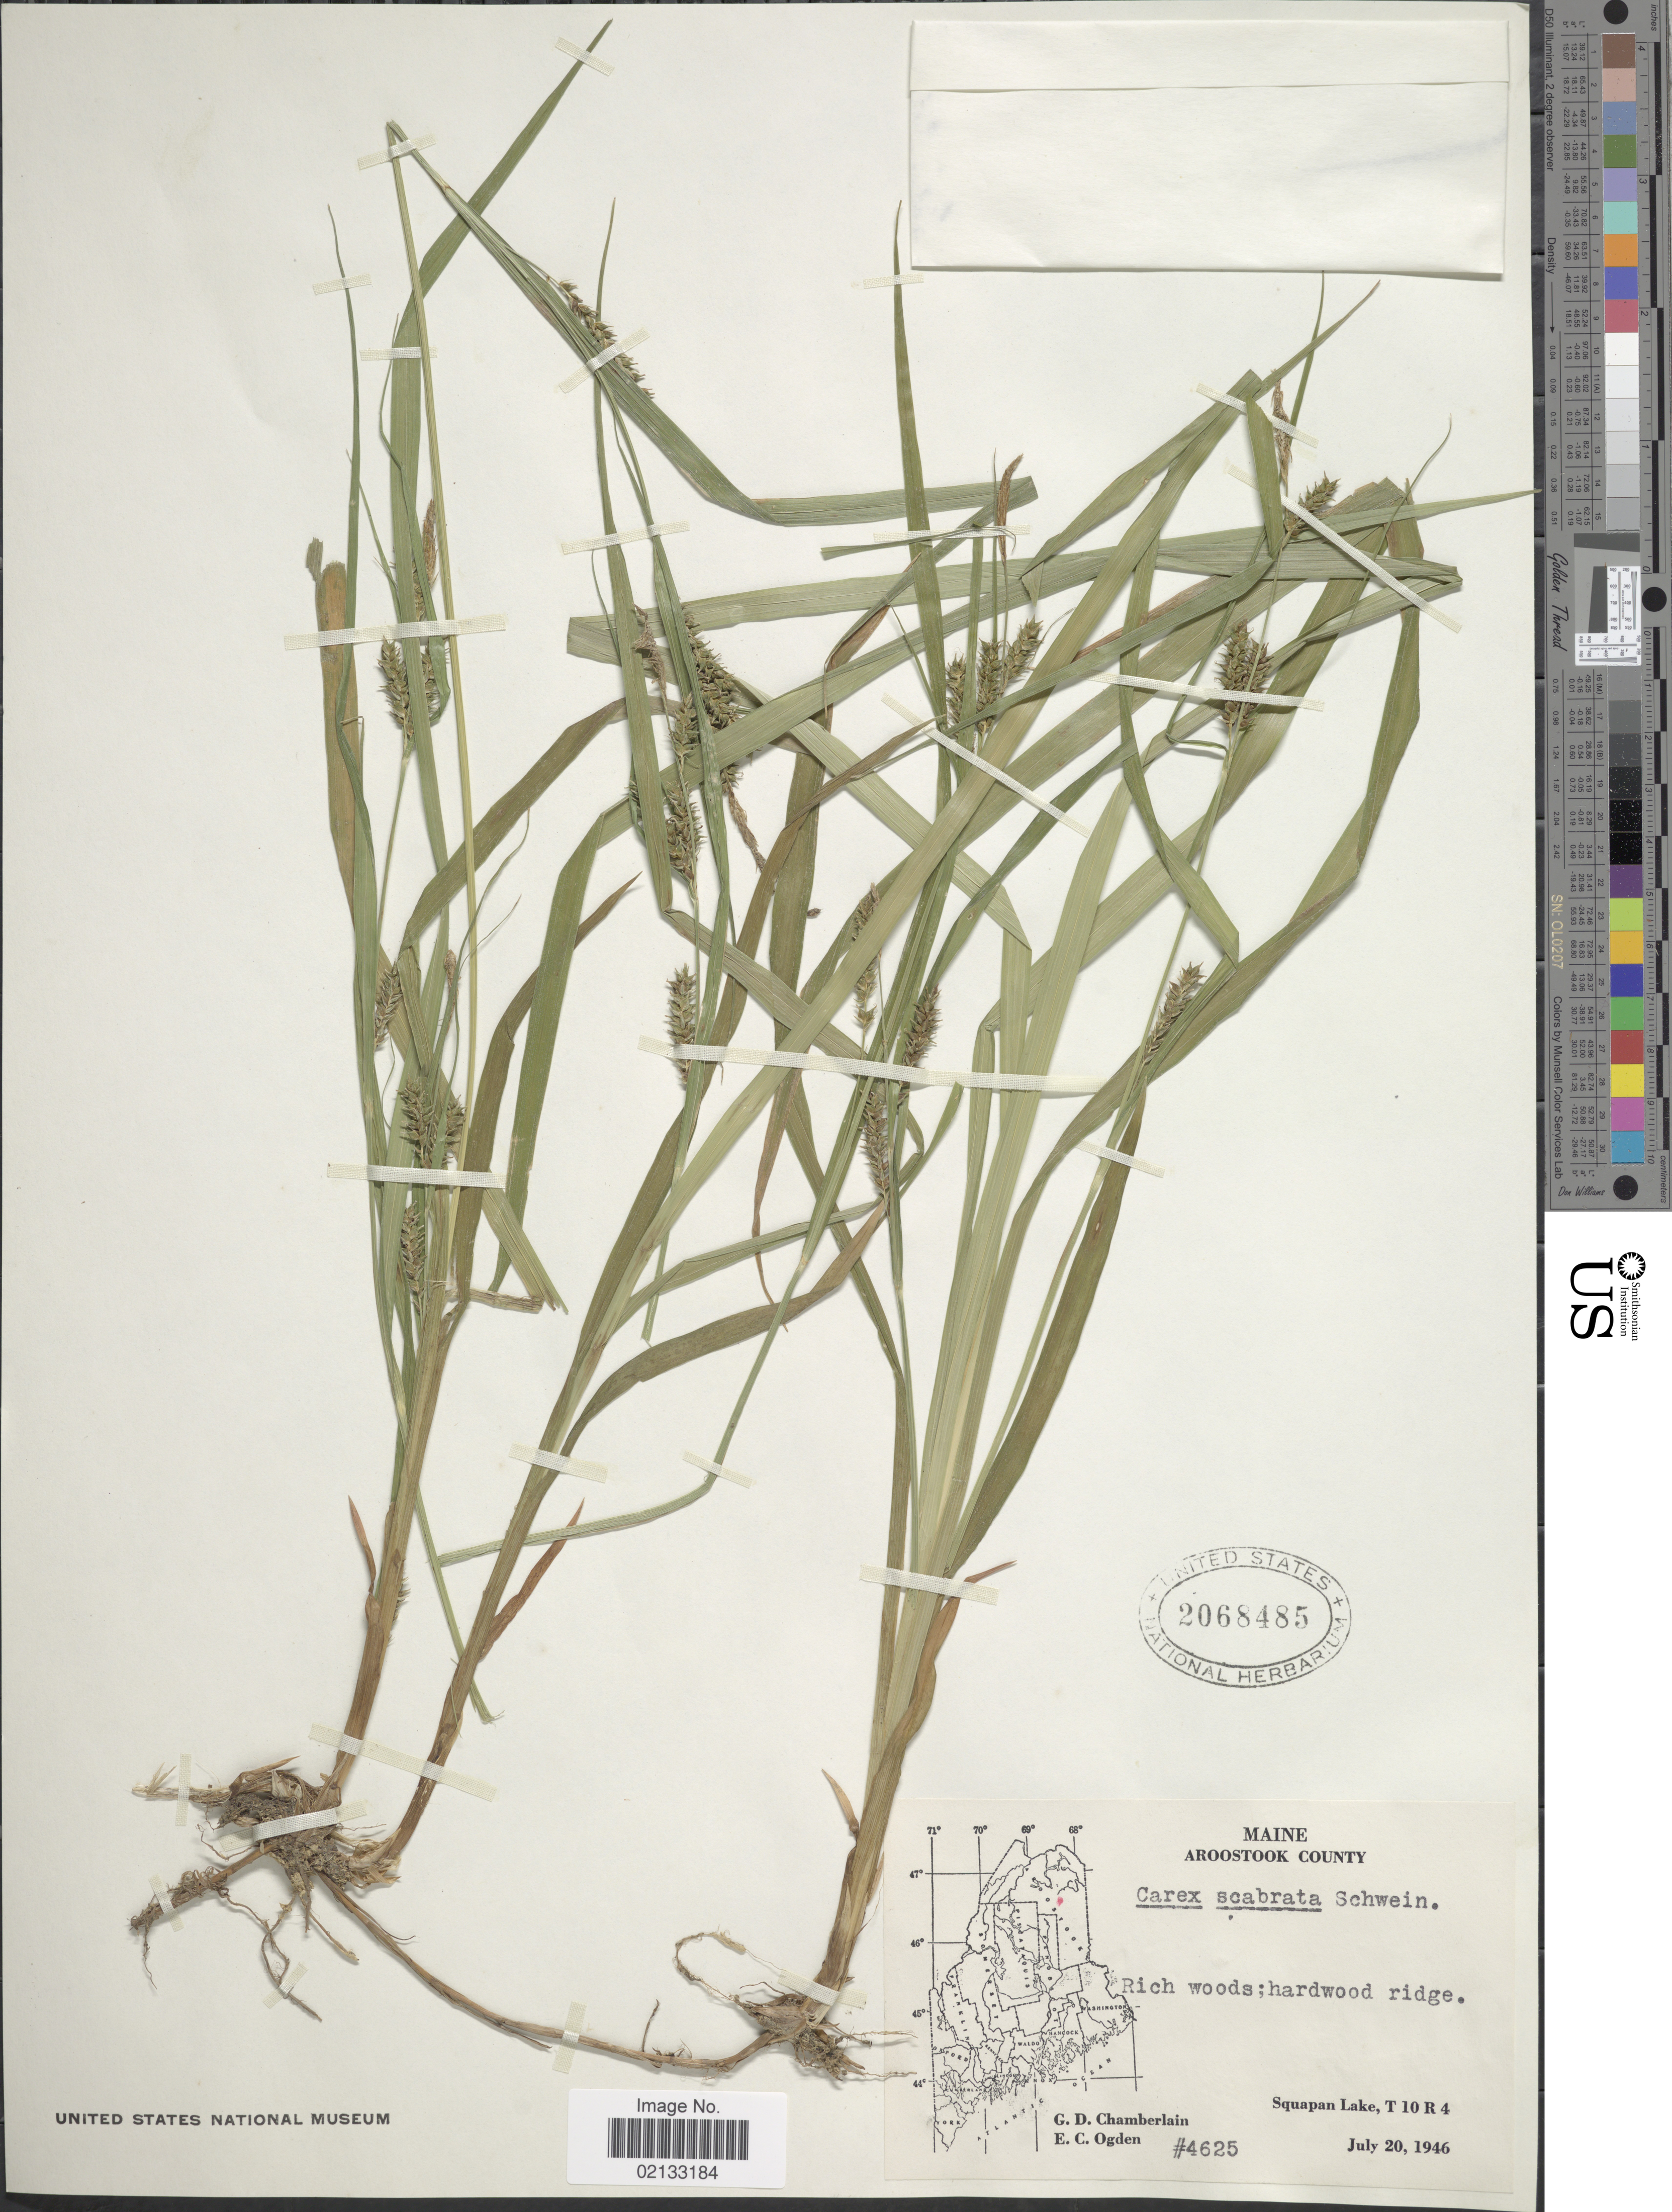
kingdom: Plantae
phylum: Tracheophyta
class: Liliopsida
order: Poales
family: Cyperaceae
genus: Carex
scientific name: Carex scabrata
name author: Schwein.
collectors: G. D. Chamberlain & E. Ogden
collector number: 4625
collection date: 1946-07-20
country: United States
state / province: Maine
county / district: Aroostook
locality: Rich woods; hardwood ridge. Squapan Lake, T 10 R 4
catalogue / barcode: US 2068485